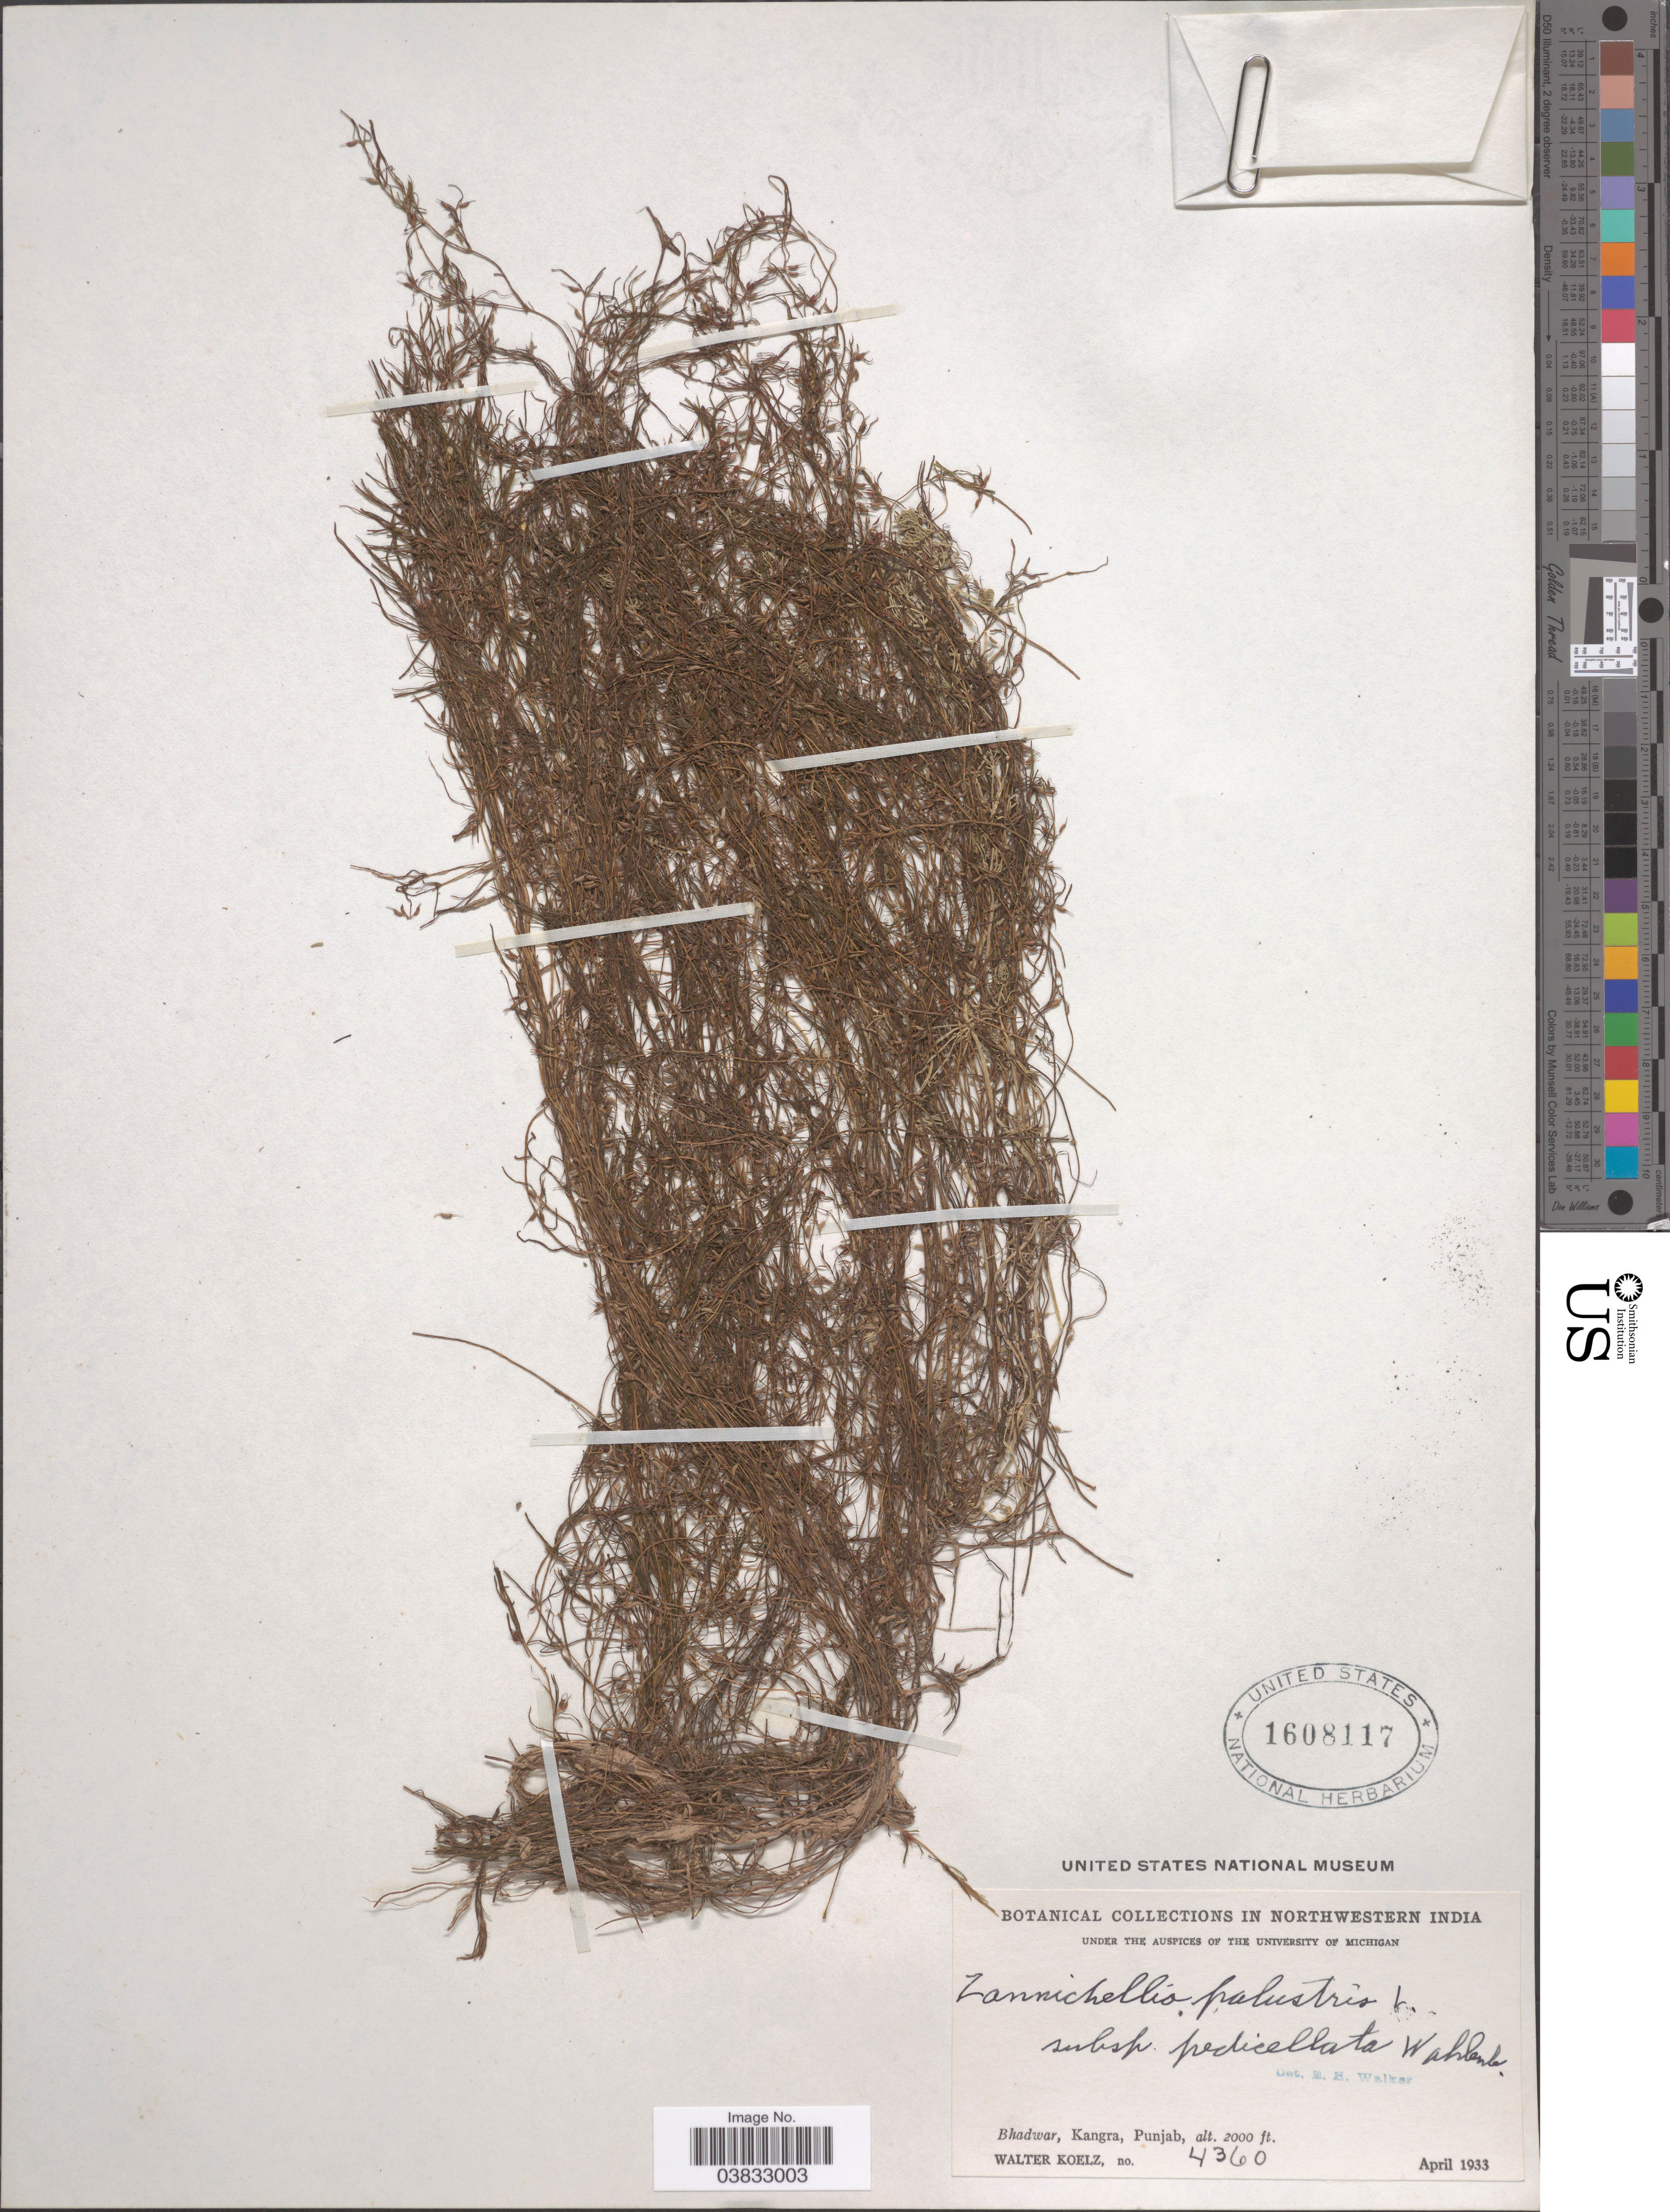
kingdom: Plantae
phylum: Tracheophyta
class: Liliopsida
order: Alismatales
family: Potamogetonaceae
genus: Zannichellia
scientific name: Zannichellia dentata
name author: Willd.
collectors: W. N. Koelz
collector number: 4360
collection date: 1933-04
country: India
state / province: Punjab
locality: Northwestern India. Bhadwar, Kangra.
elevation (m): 610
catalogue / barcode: US 1608117